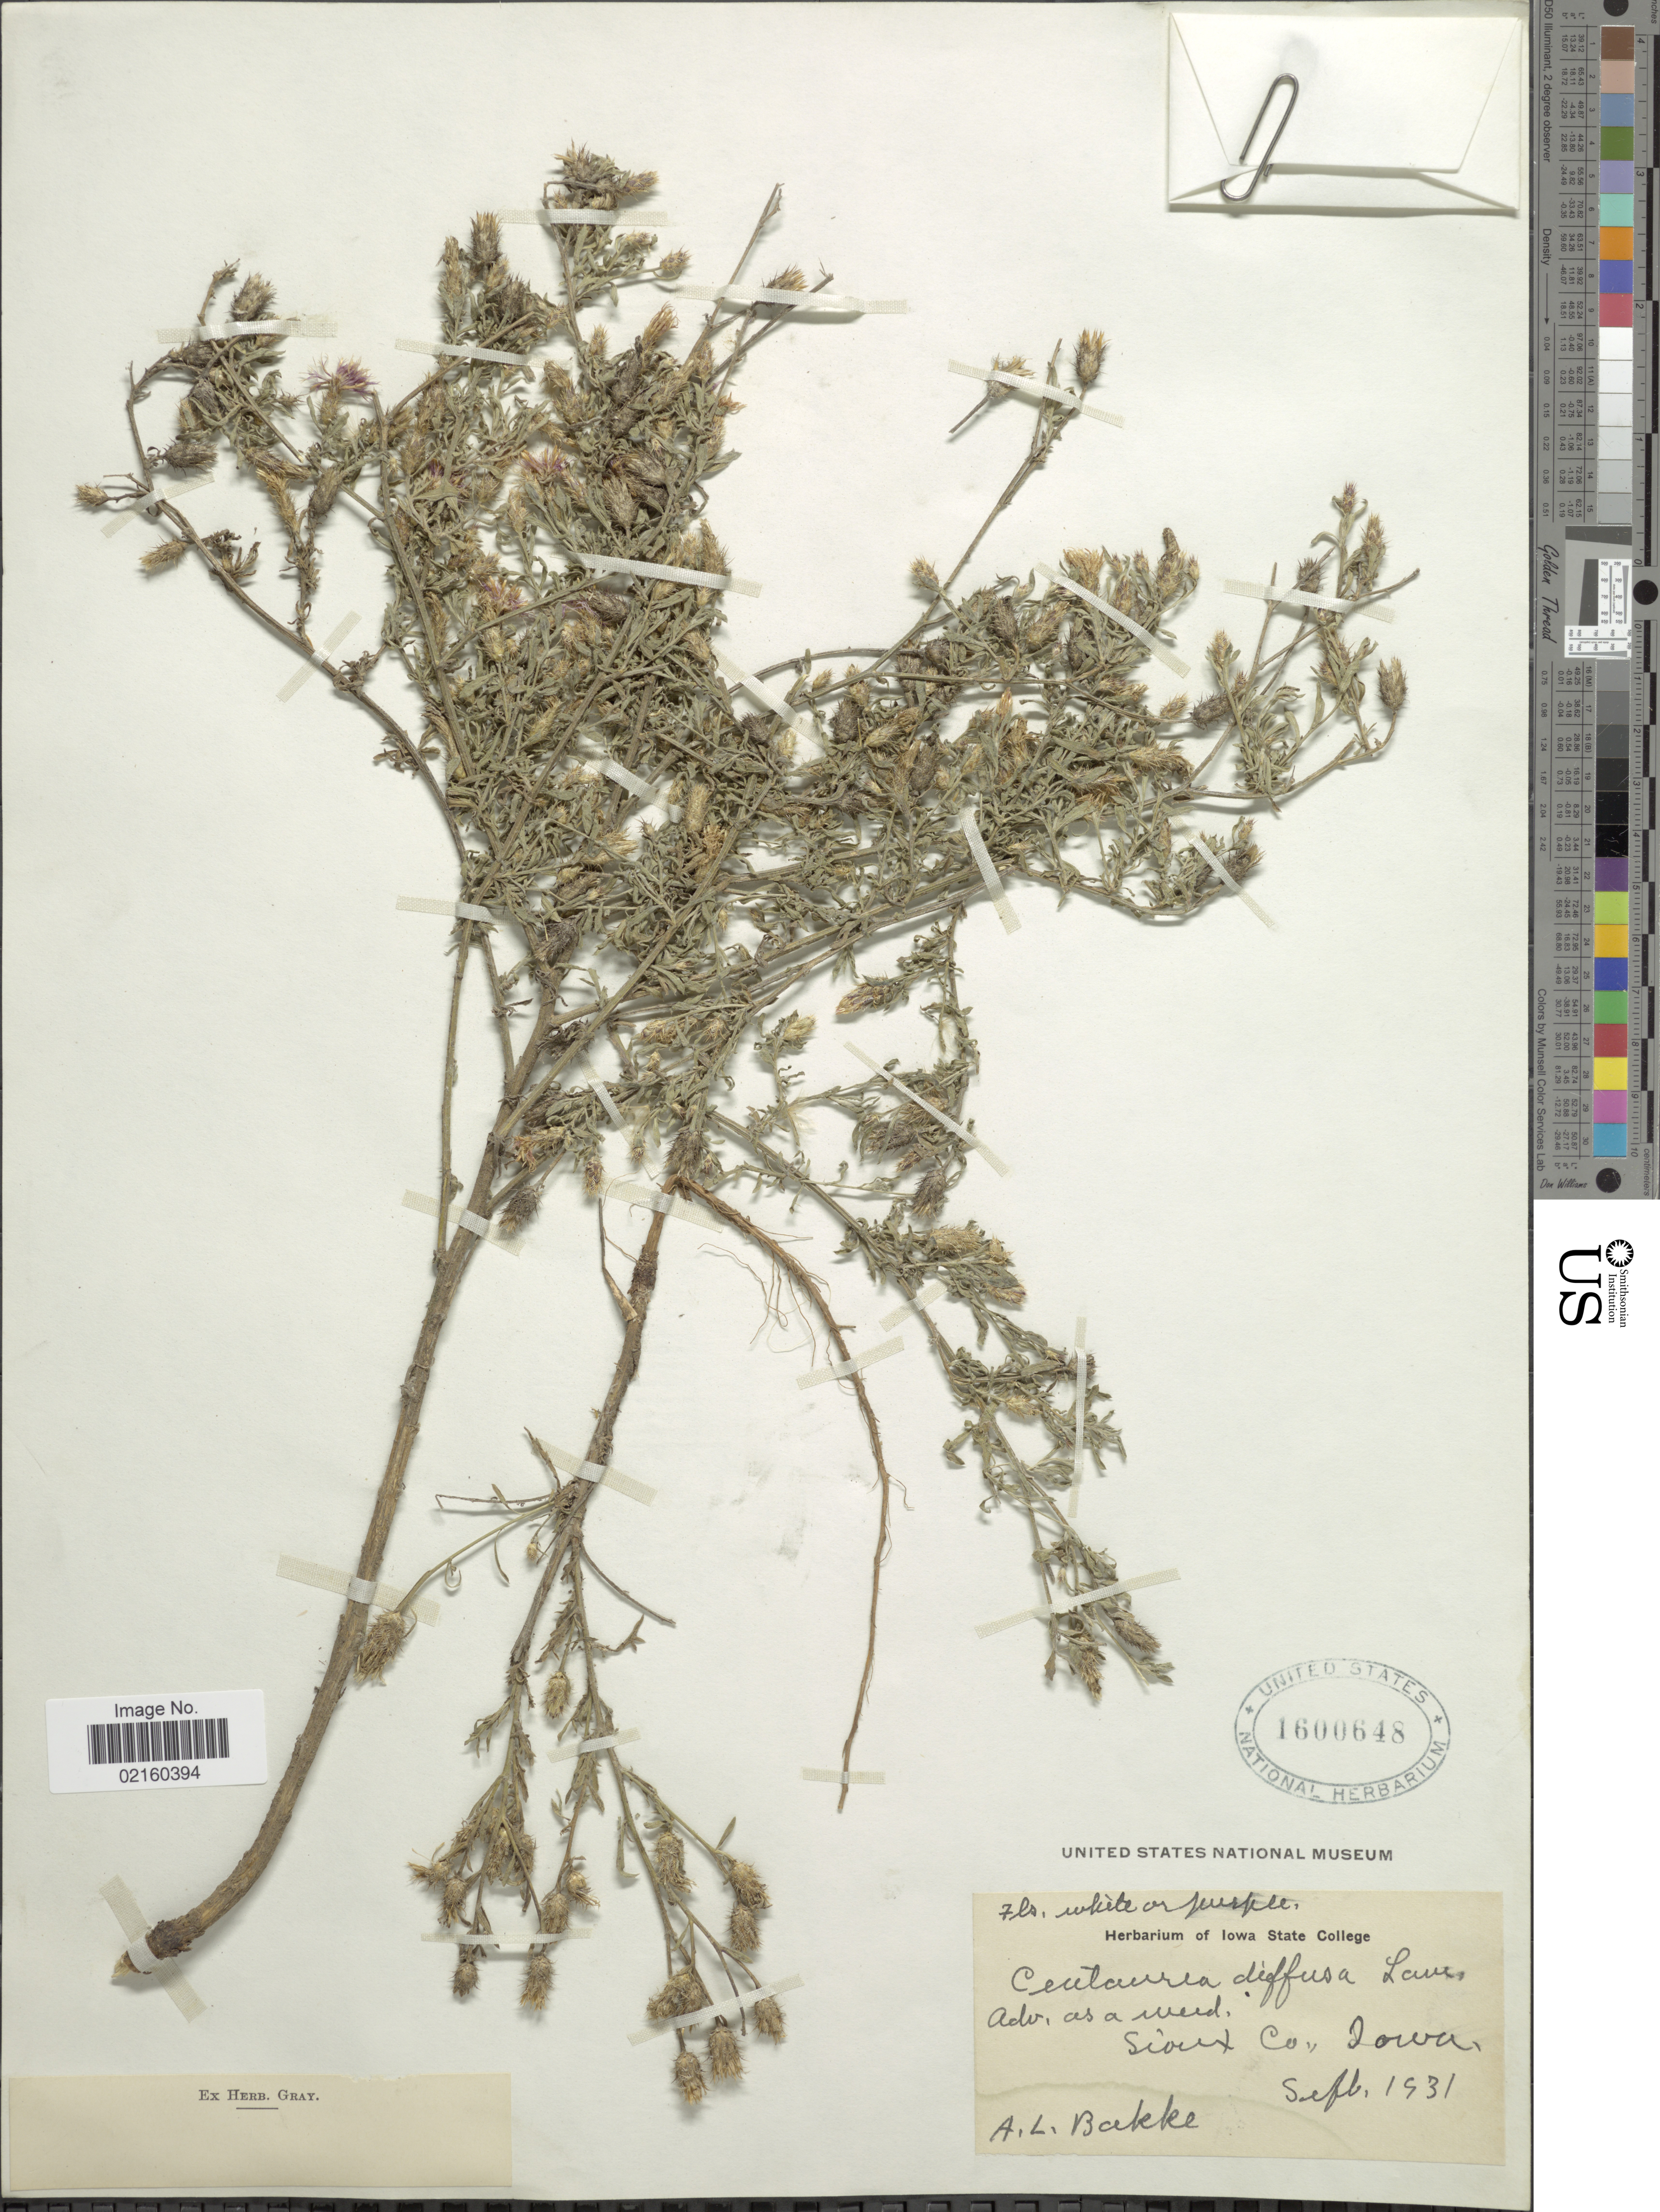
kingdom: Plantae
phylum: Tracheophyta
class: Magnoliopsida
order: Asterales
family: Asteraceae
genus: Centaurea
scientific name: Centaurea diffusa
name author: Lam.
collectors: A. Bakke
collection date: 1931-09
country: United States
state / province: Iowa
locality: Sioux Co.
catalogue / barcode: US 1600648